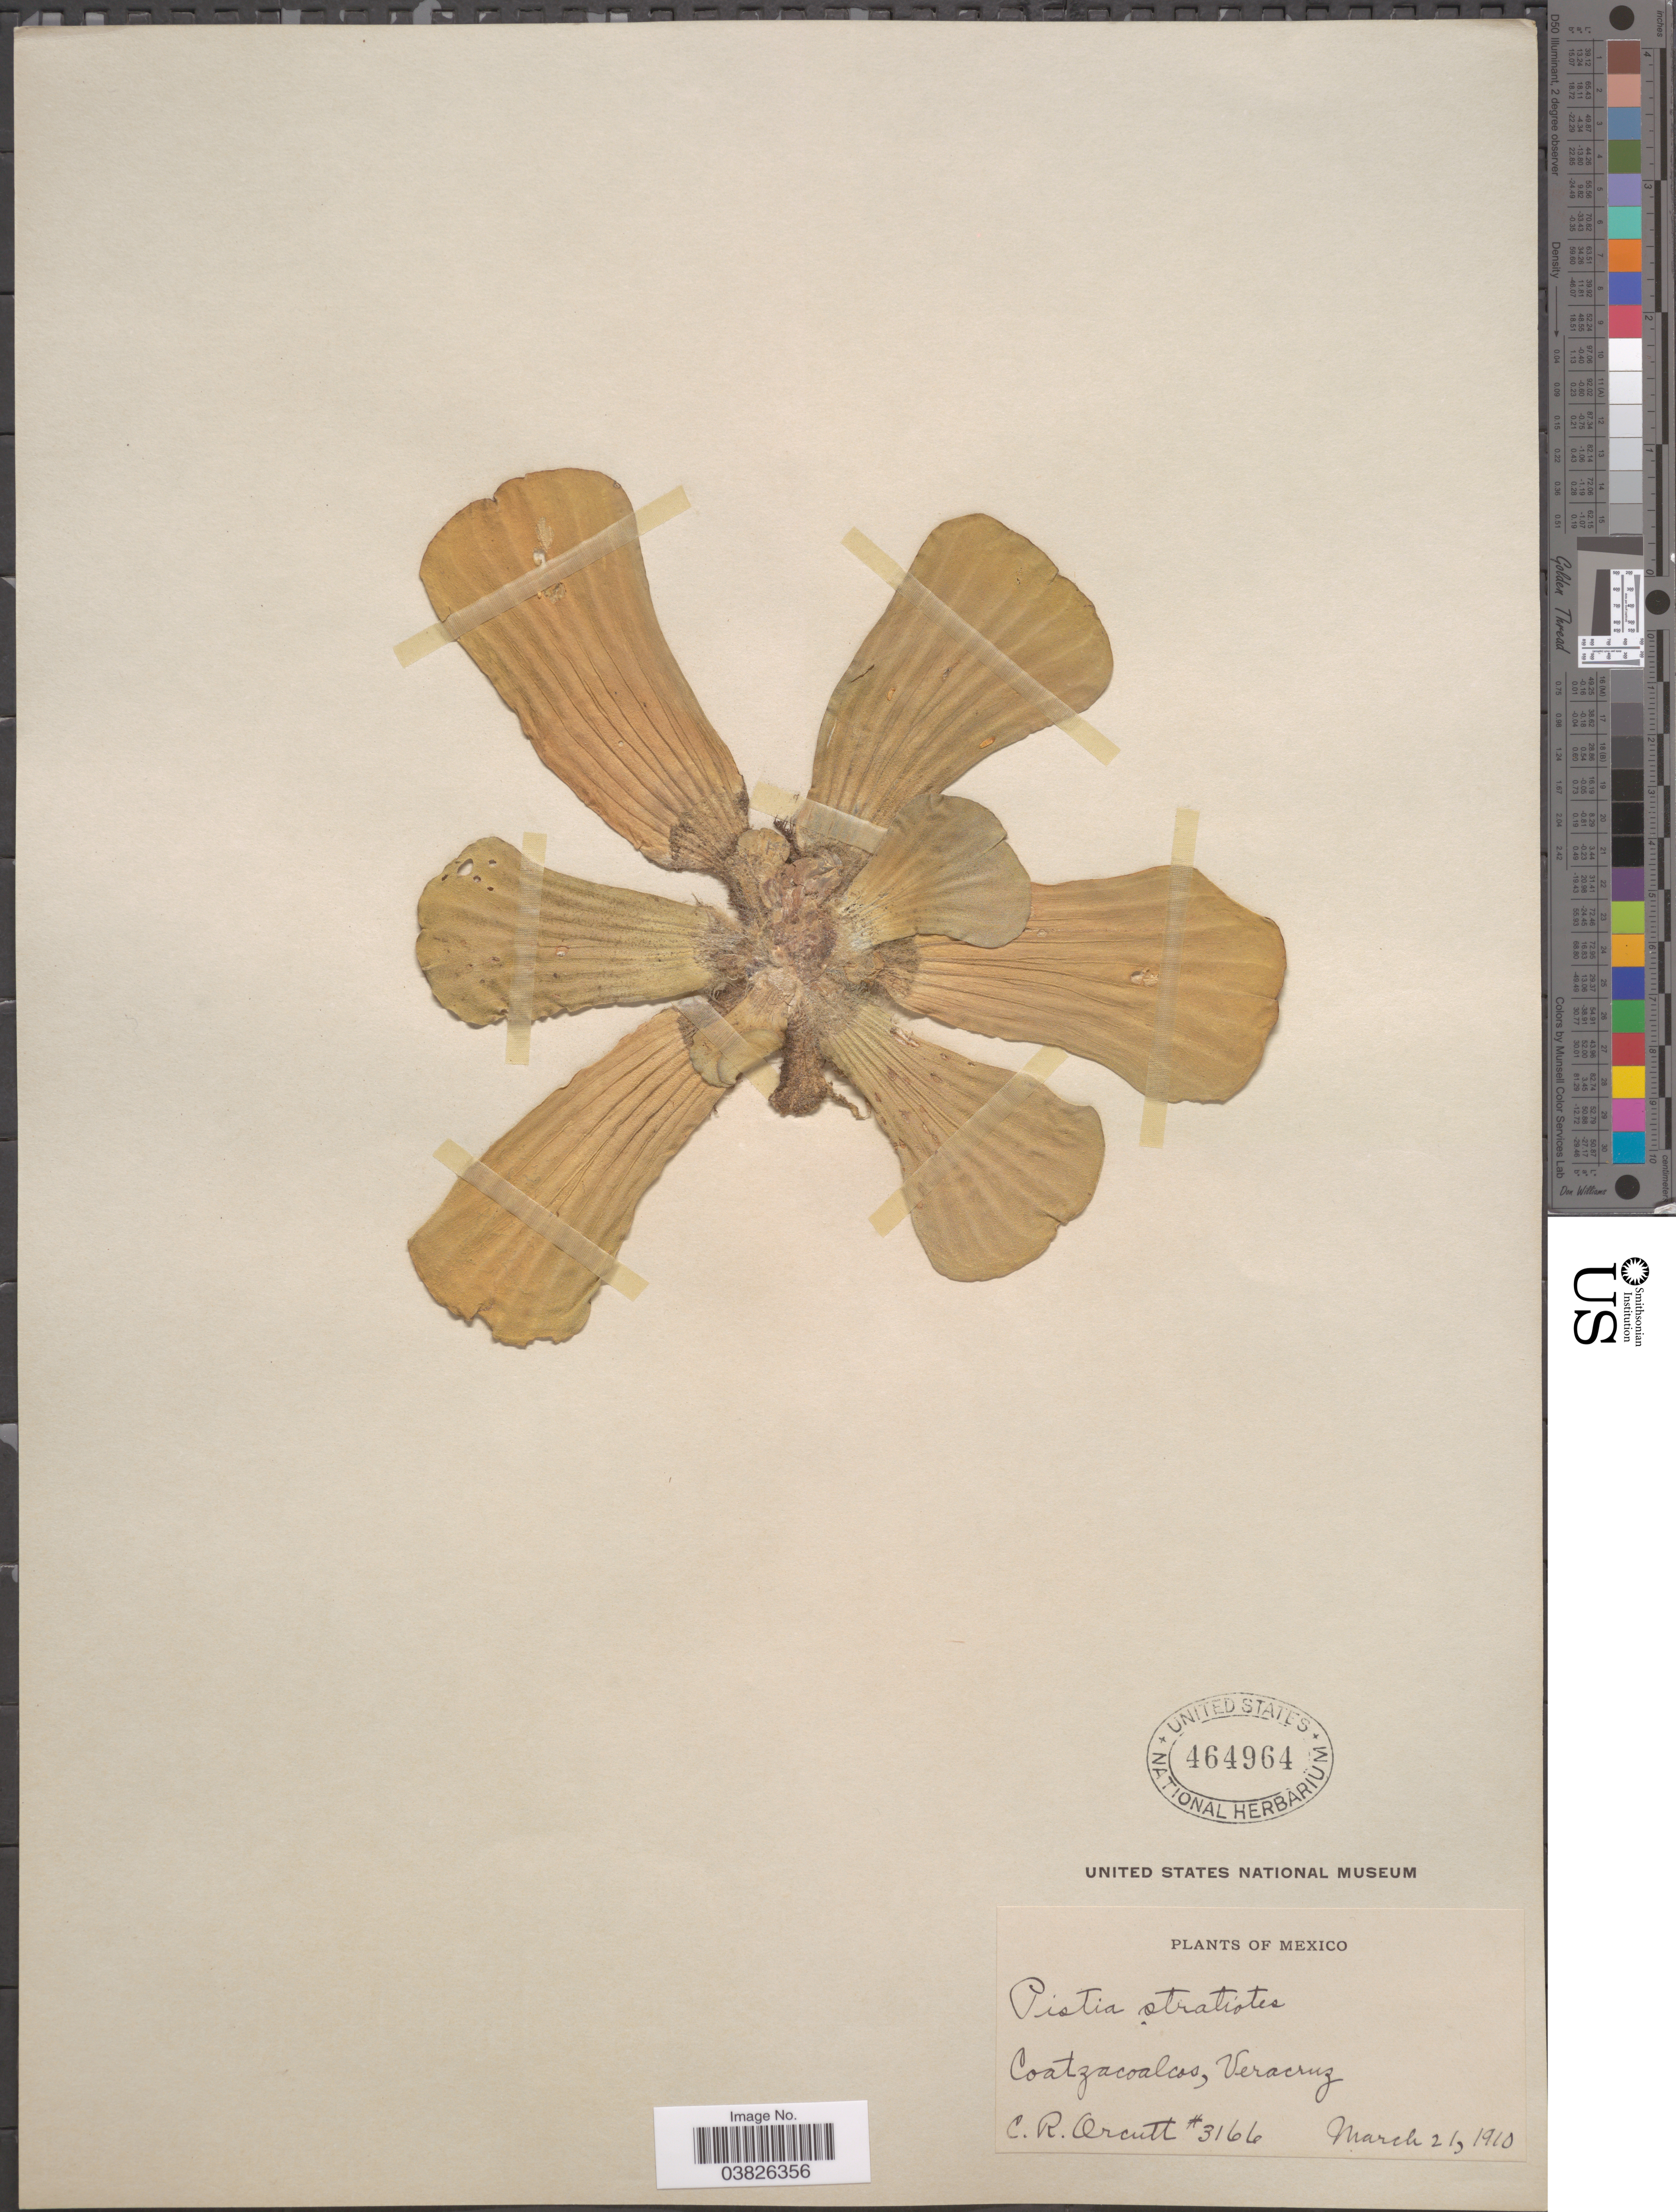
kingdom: Plantae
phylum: Tracheophyta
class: Liliopsida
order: Alismatales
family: Araceae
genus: Pistia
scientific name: Pistia stratiotes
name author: L.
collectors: C. R. Orcutt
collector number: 3166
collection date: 1910-03-21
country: Mexico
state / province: Veracruz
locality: Coatzacoalcos, Veracruz.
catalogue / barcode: US 464964